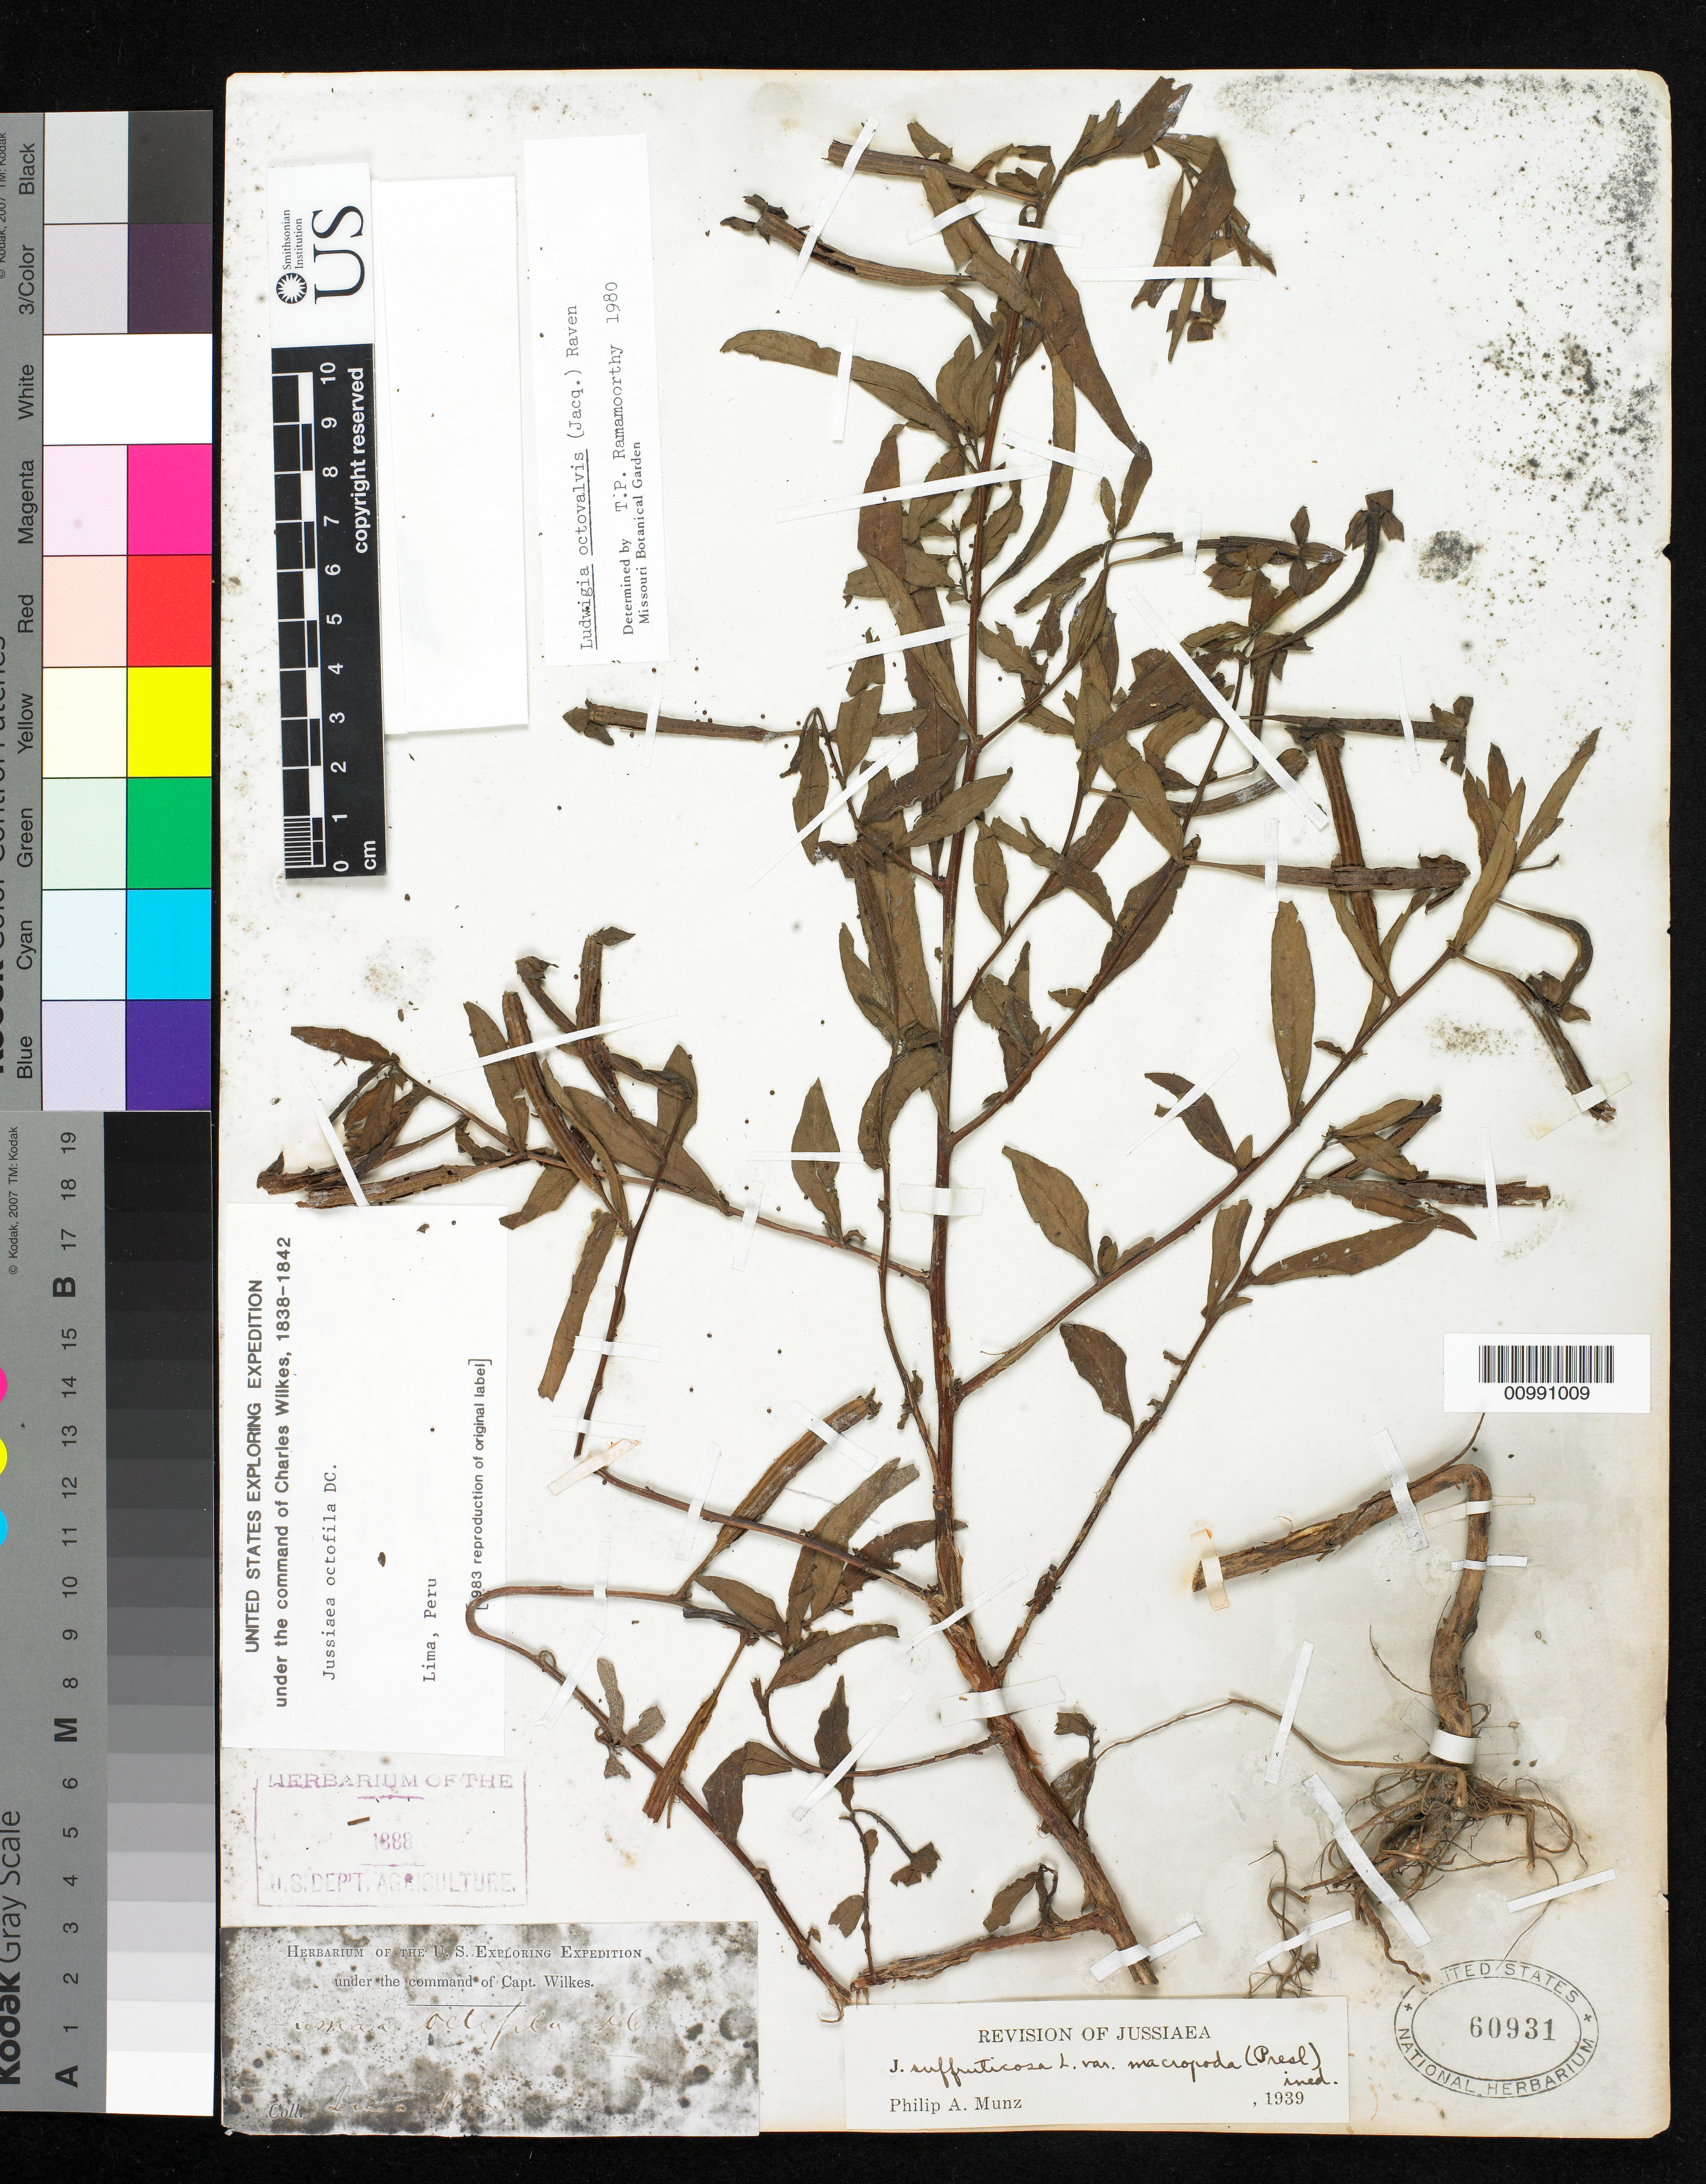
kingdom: Plantae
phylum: Tracheophyta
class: Magnoliopsida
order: Myrtales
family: Onagraceae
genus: Ludwigia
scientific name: Ludwigia octovalvis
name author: (Jacq.) P.H. Raven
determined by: Ramamoorthy, T. P.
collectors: Wilkes Explor. Exped.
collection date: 1838/1842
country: Peru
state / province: Lima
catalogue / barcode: US 60931